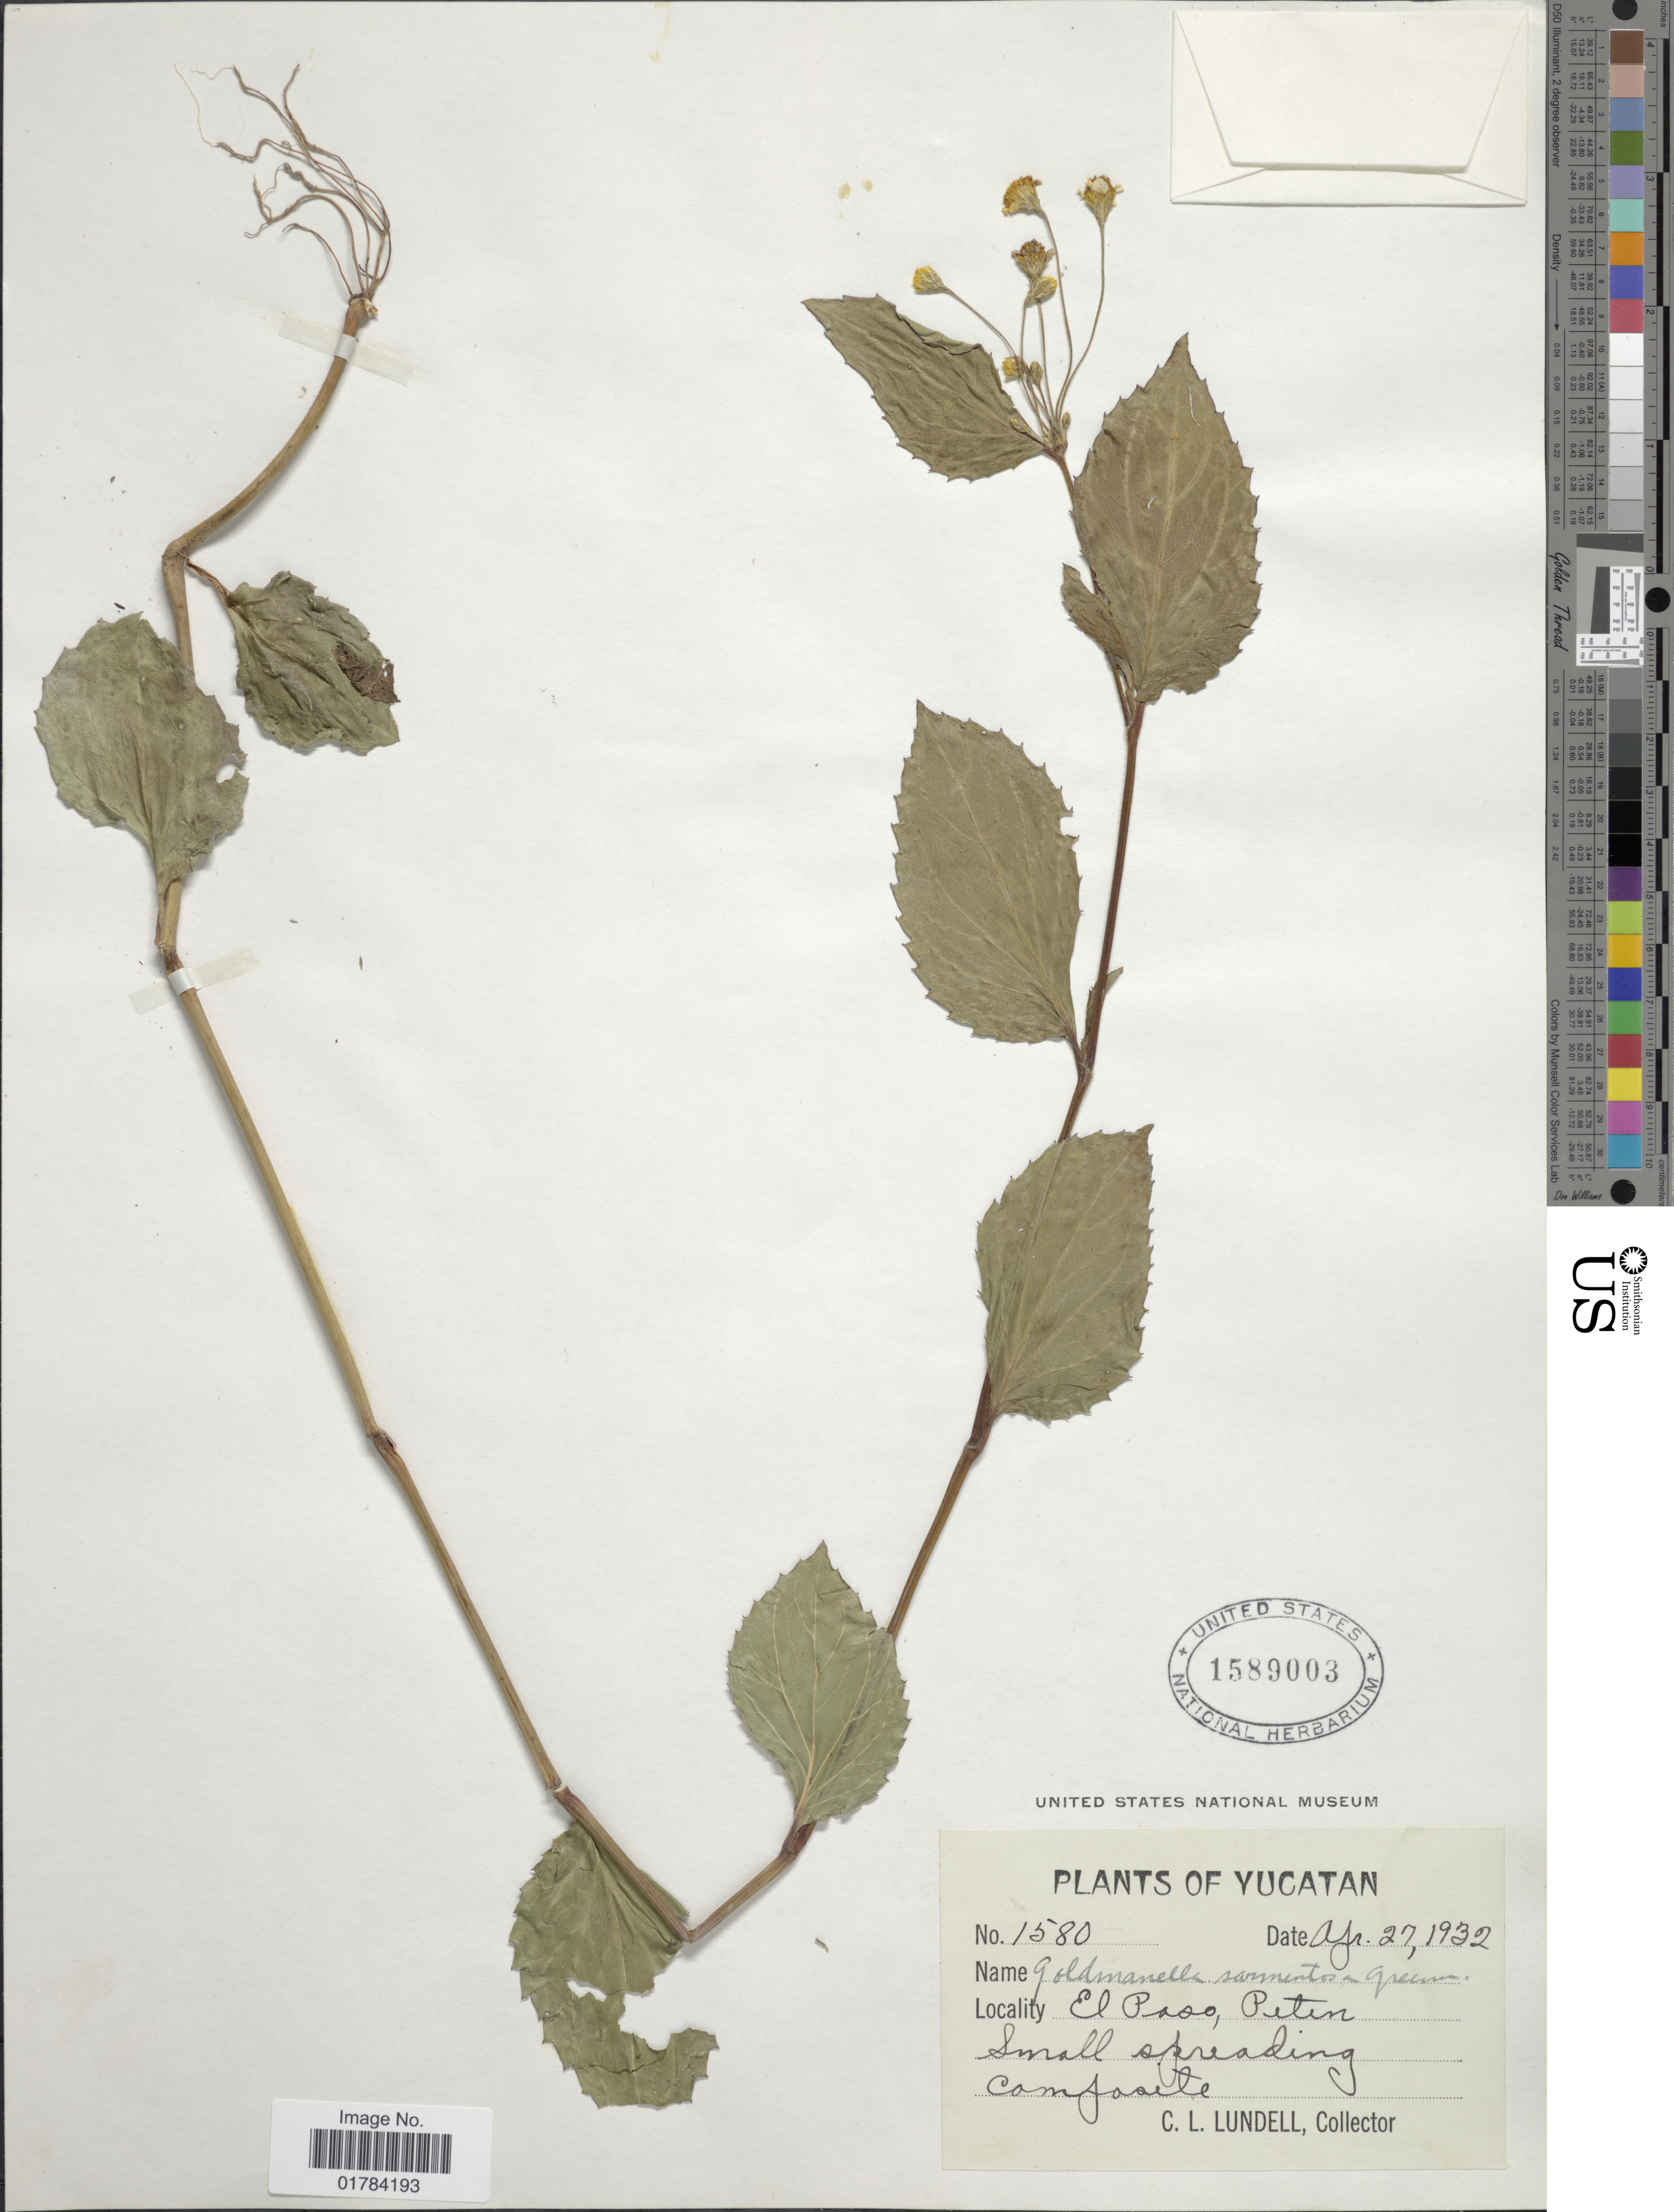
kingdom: Plantae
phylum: Tracheophyta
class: Magnoliopsida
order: Asterales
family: Asteraceae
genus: Goldmanella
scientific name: Goldmanella sarmentosa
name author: Greenm.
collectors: C. L. Lundell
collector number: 1580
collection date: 1932-04-27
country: Mexico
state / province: Yucatán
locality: El Paso, Peten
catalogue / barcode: US 1589003